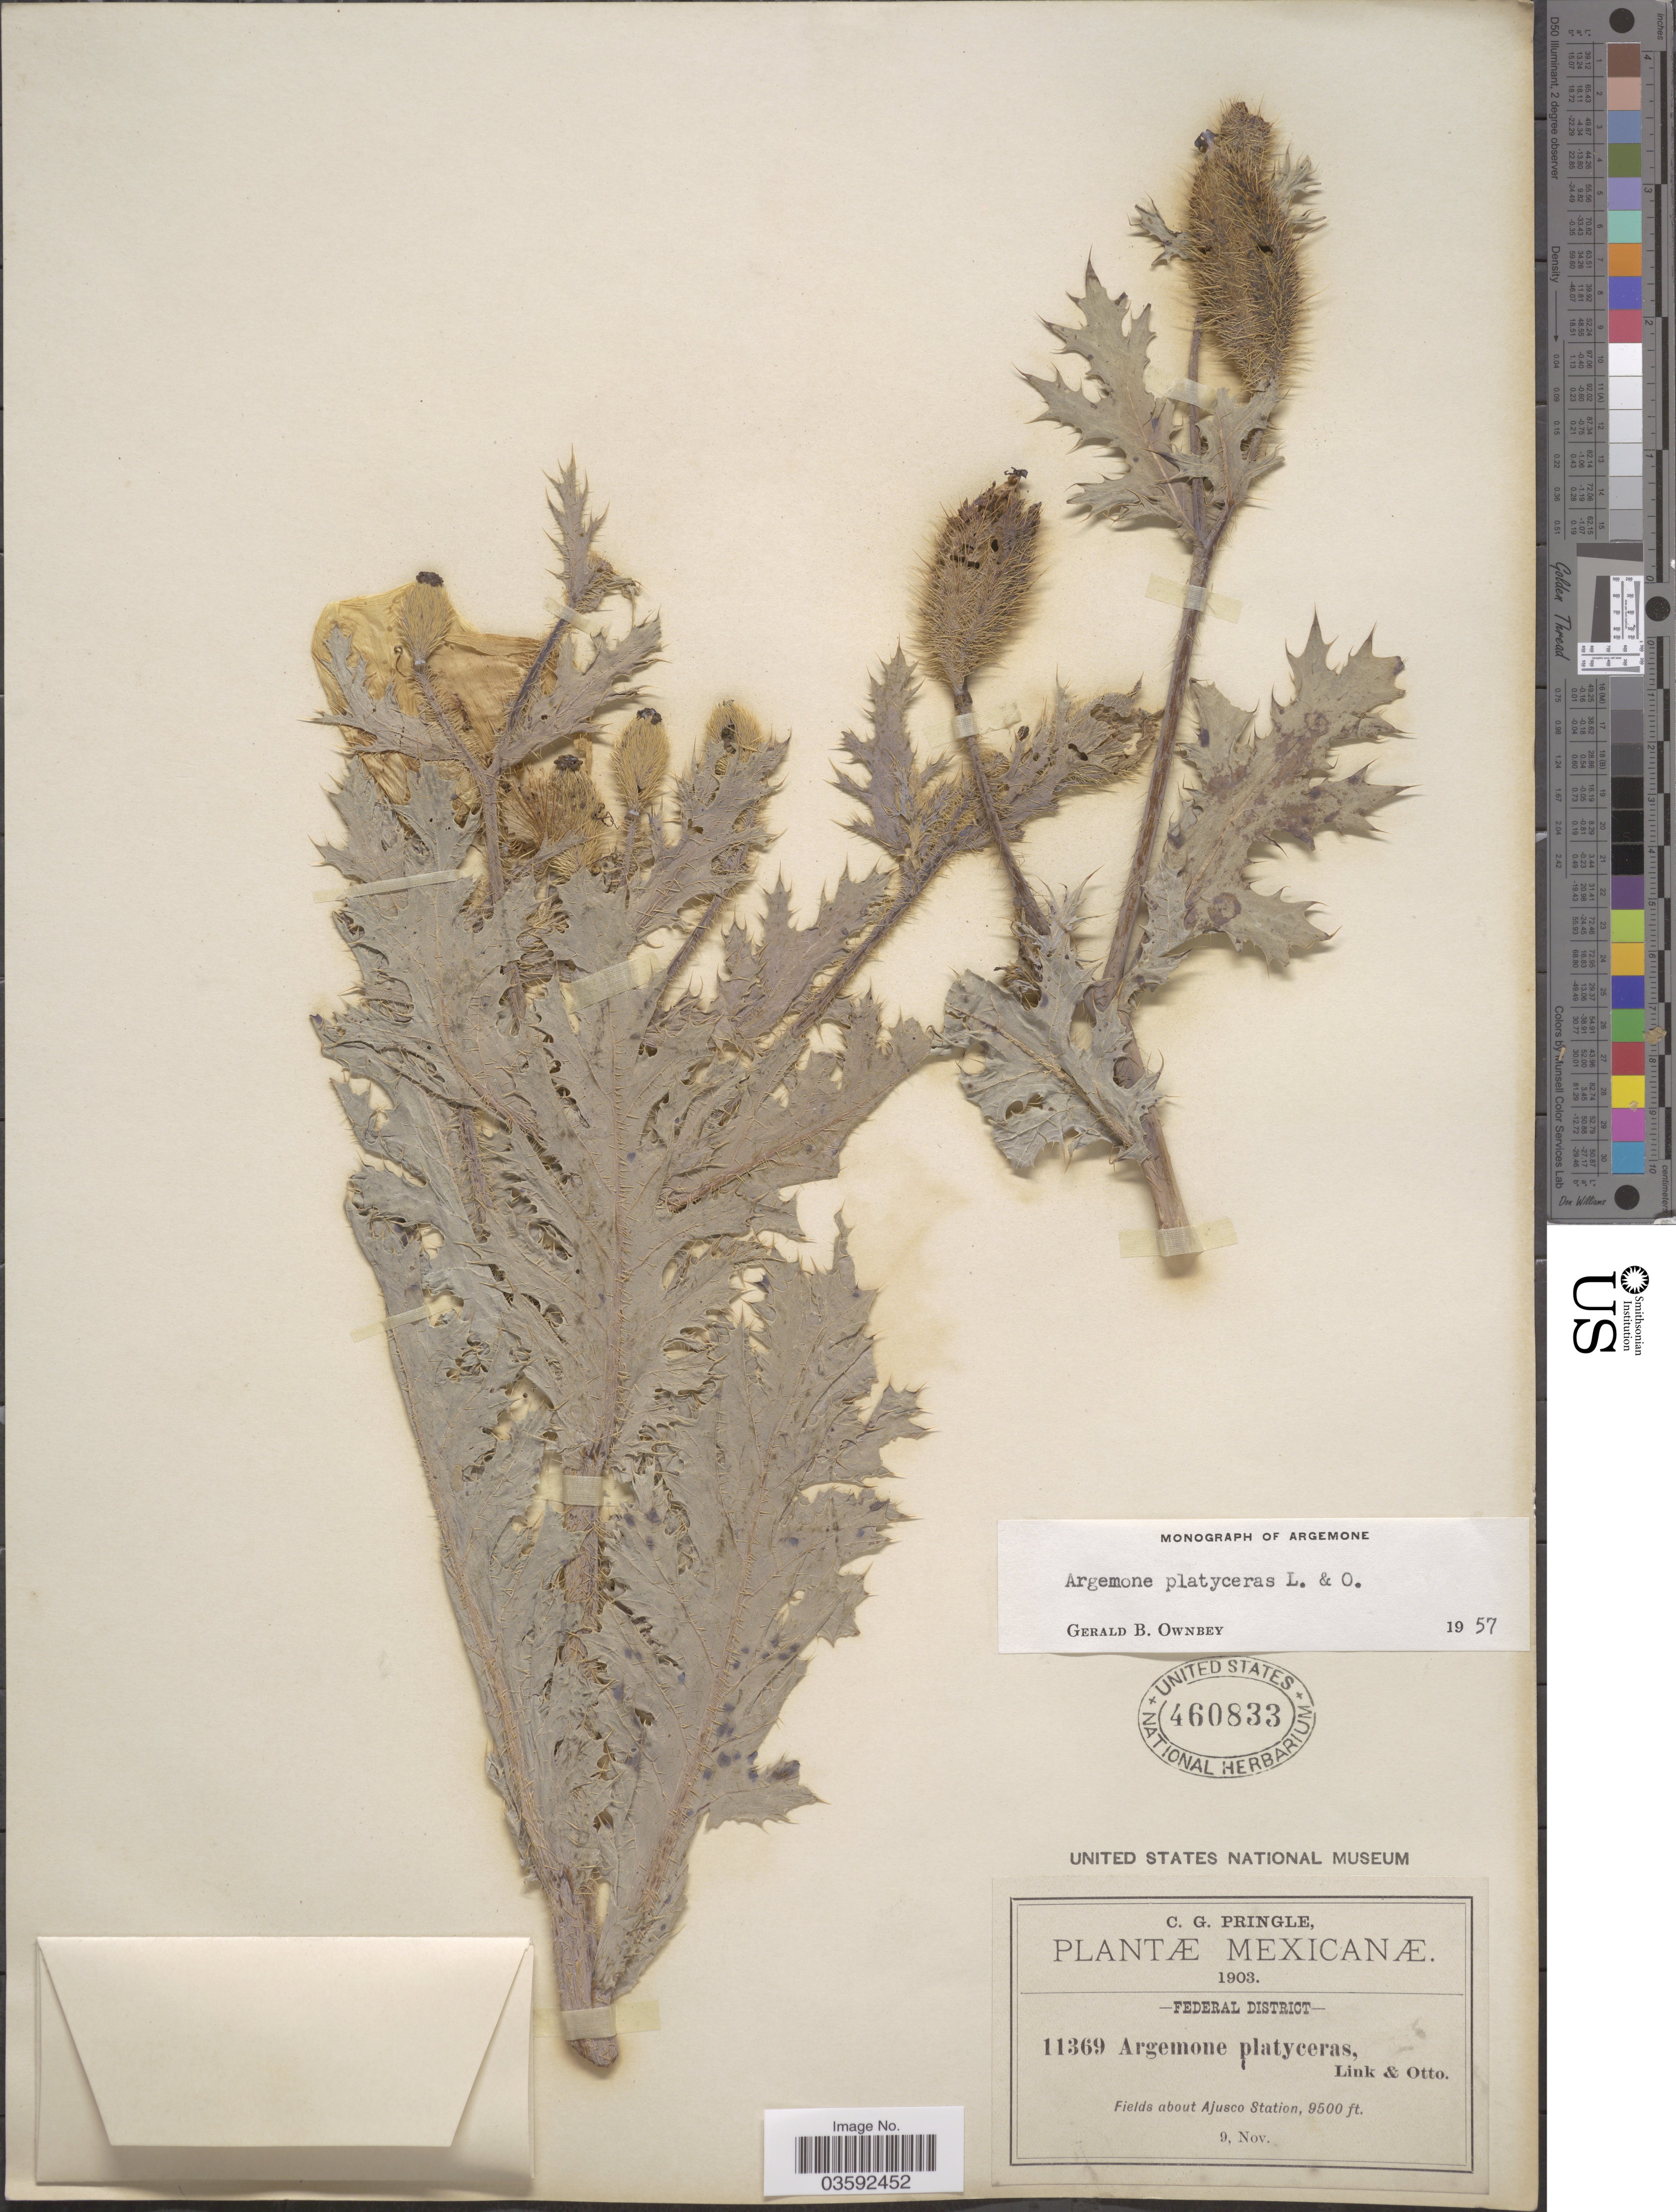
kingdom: Plantae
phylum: Tracheophyta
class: Magnoliopsida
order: Ranunculales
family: Papaveraceae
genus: Argemone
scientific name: Argemone platyceras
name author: Link & Otto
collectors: C. G. Pringle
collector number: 11369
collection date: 1903-11-09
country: Mexico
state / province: Distrito Federal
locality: Federal District About Ajusco Station.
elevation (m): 2896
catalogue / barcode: US 460833